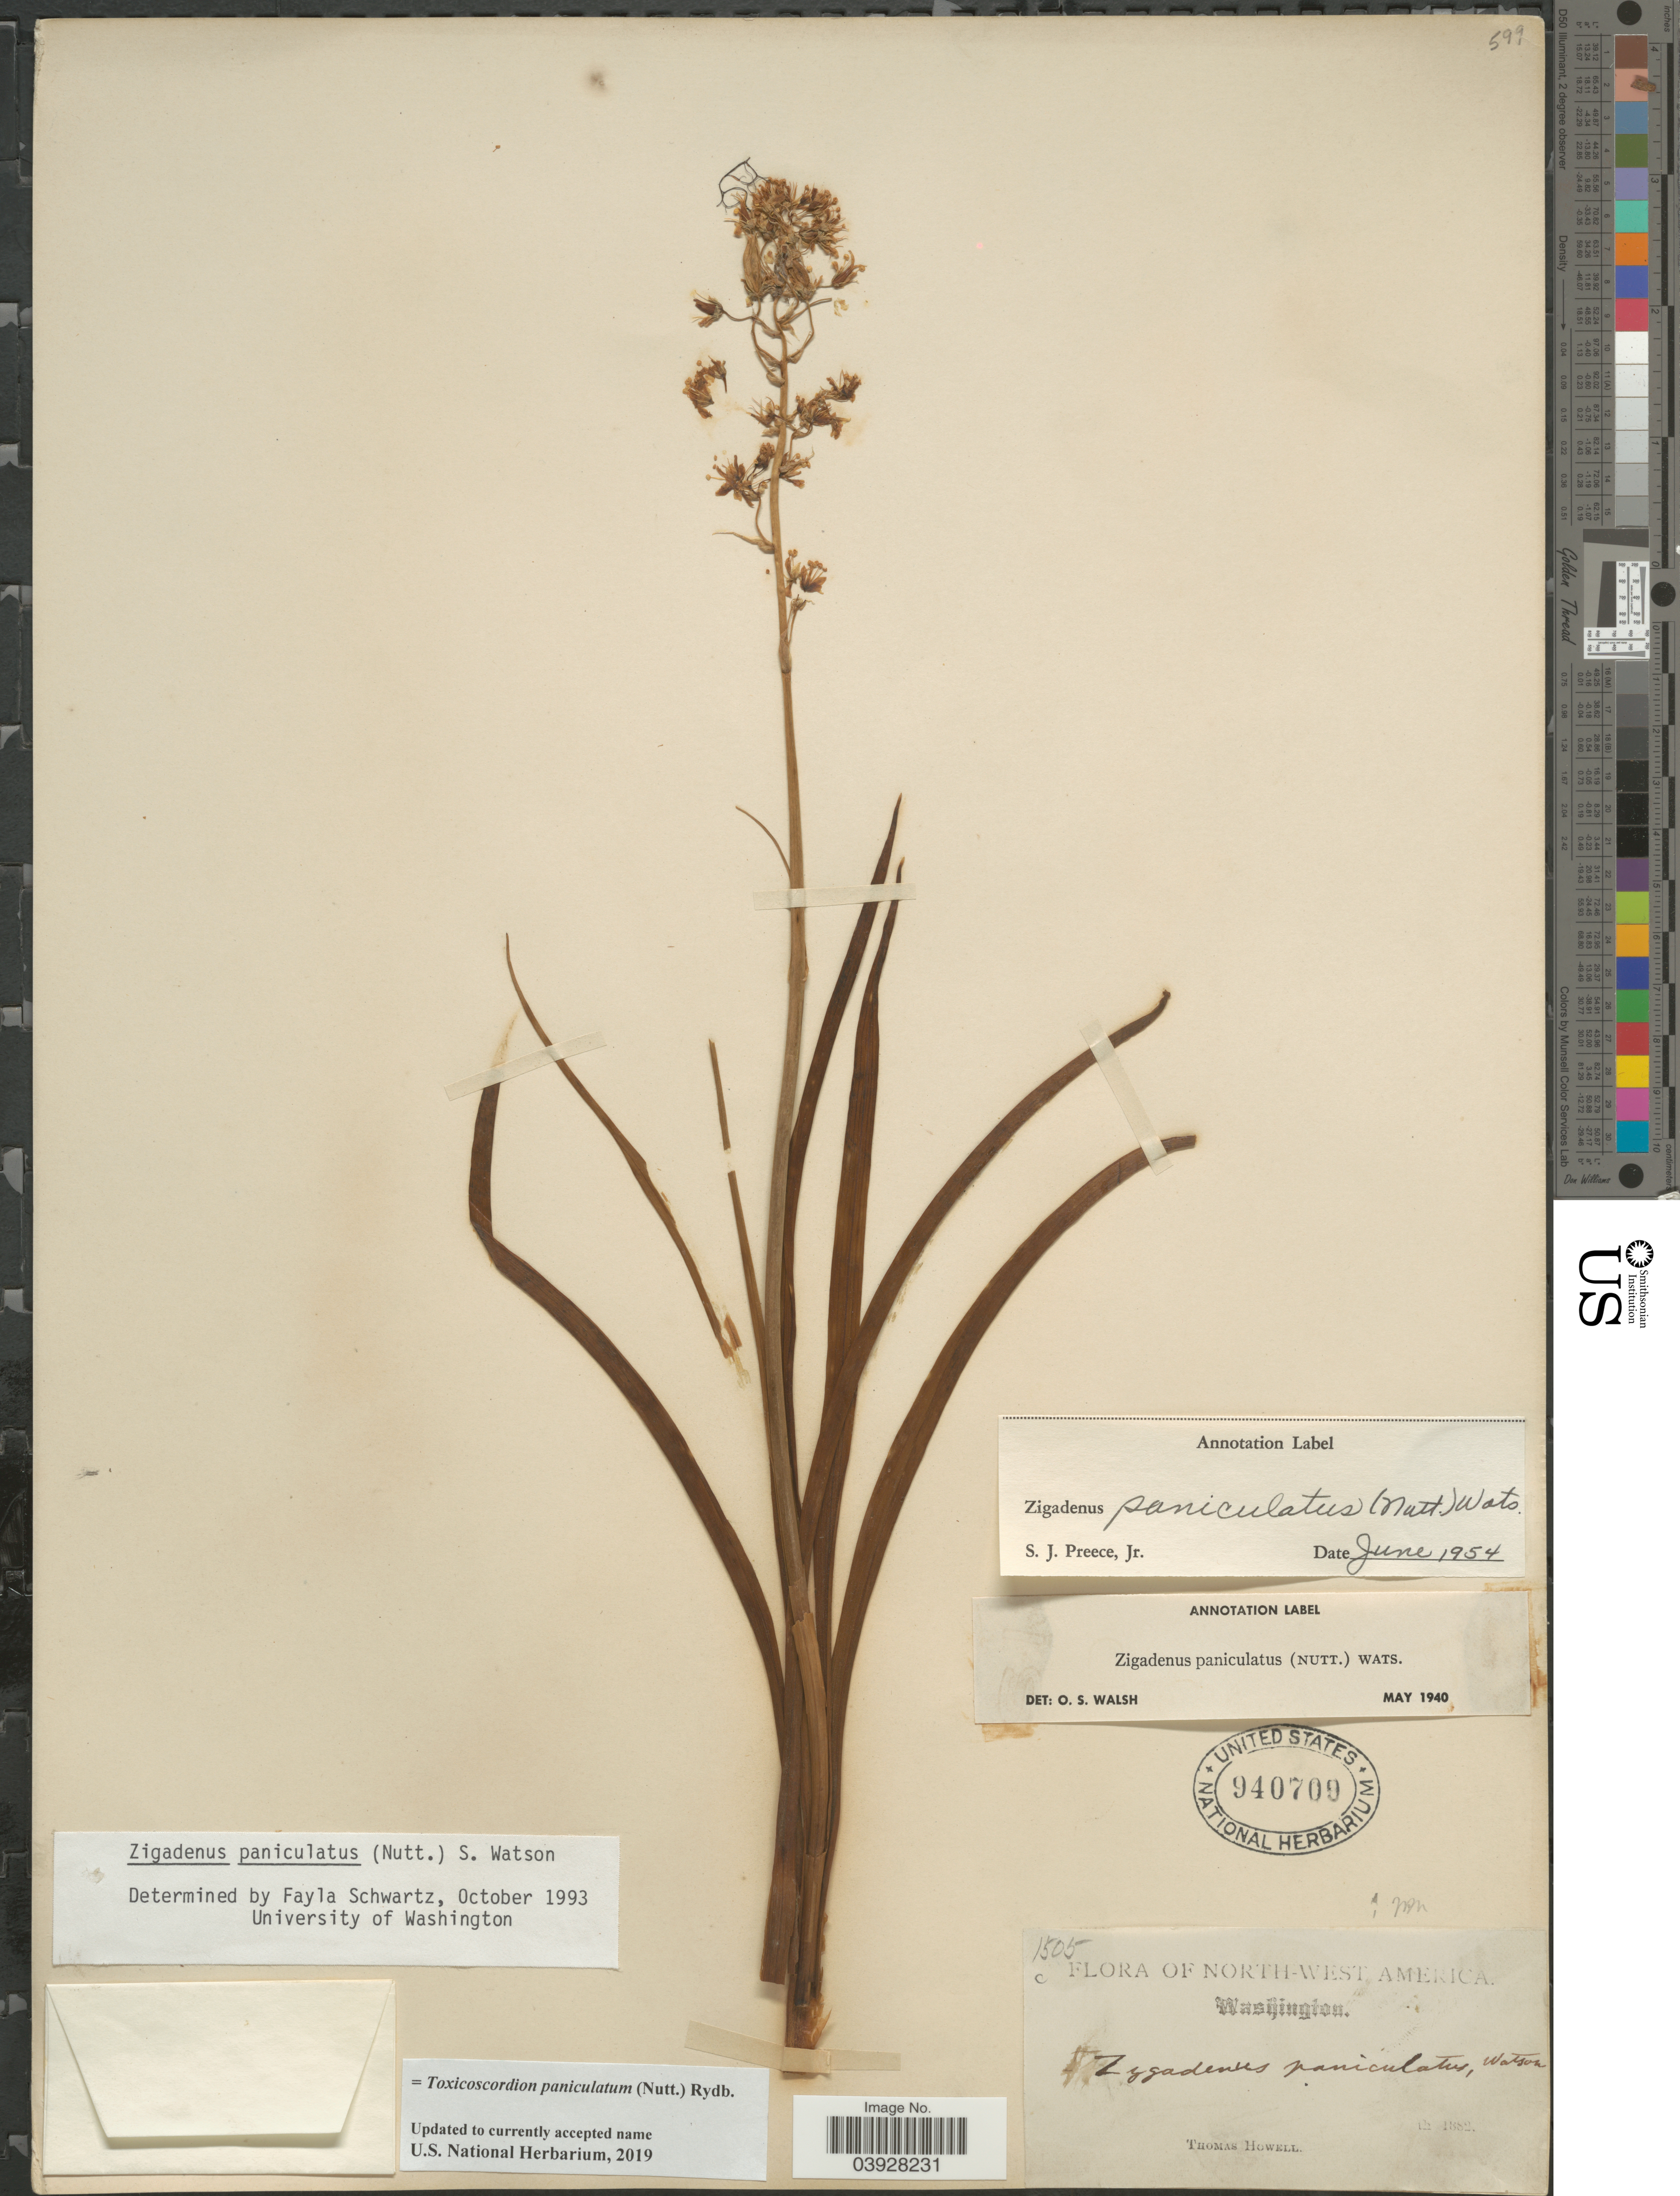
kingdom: Plantae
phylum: Tracheophyta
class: Liliopsida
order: Liliales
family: Melanthiaceae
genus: Toxicoscordion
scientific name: Toxicoscordion paniculatum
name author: (Nutt.) Rydb.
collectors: T. Howell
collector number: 1505c*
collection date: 1882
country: United States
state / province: Washington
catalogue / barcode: US 940700